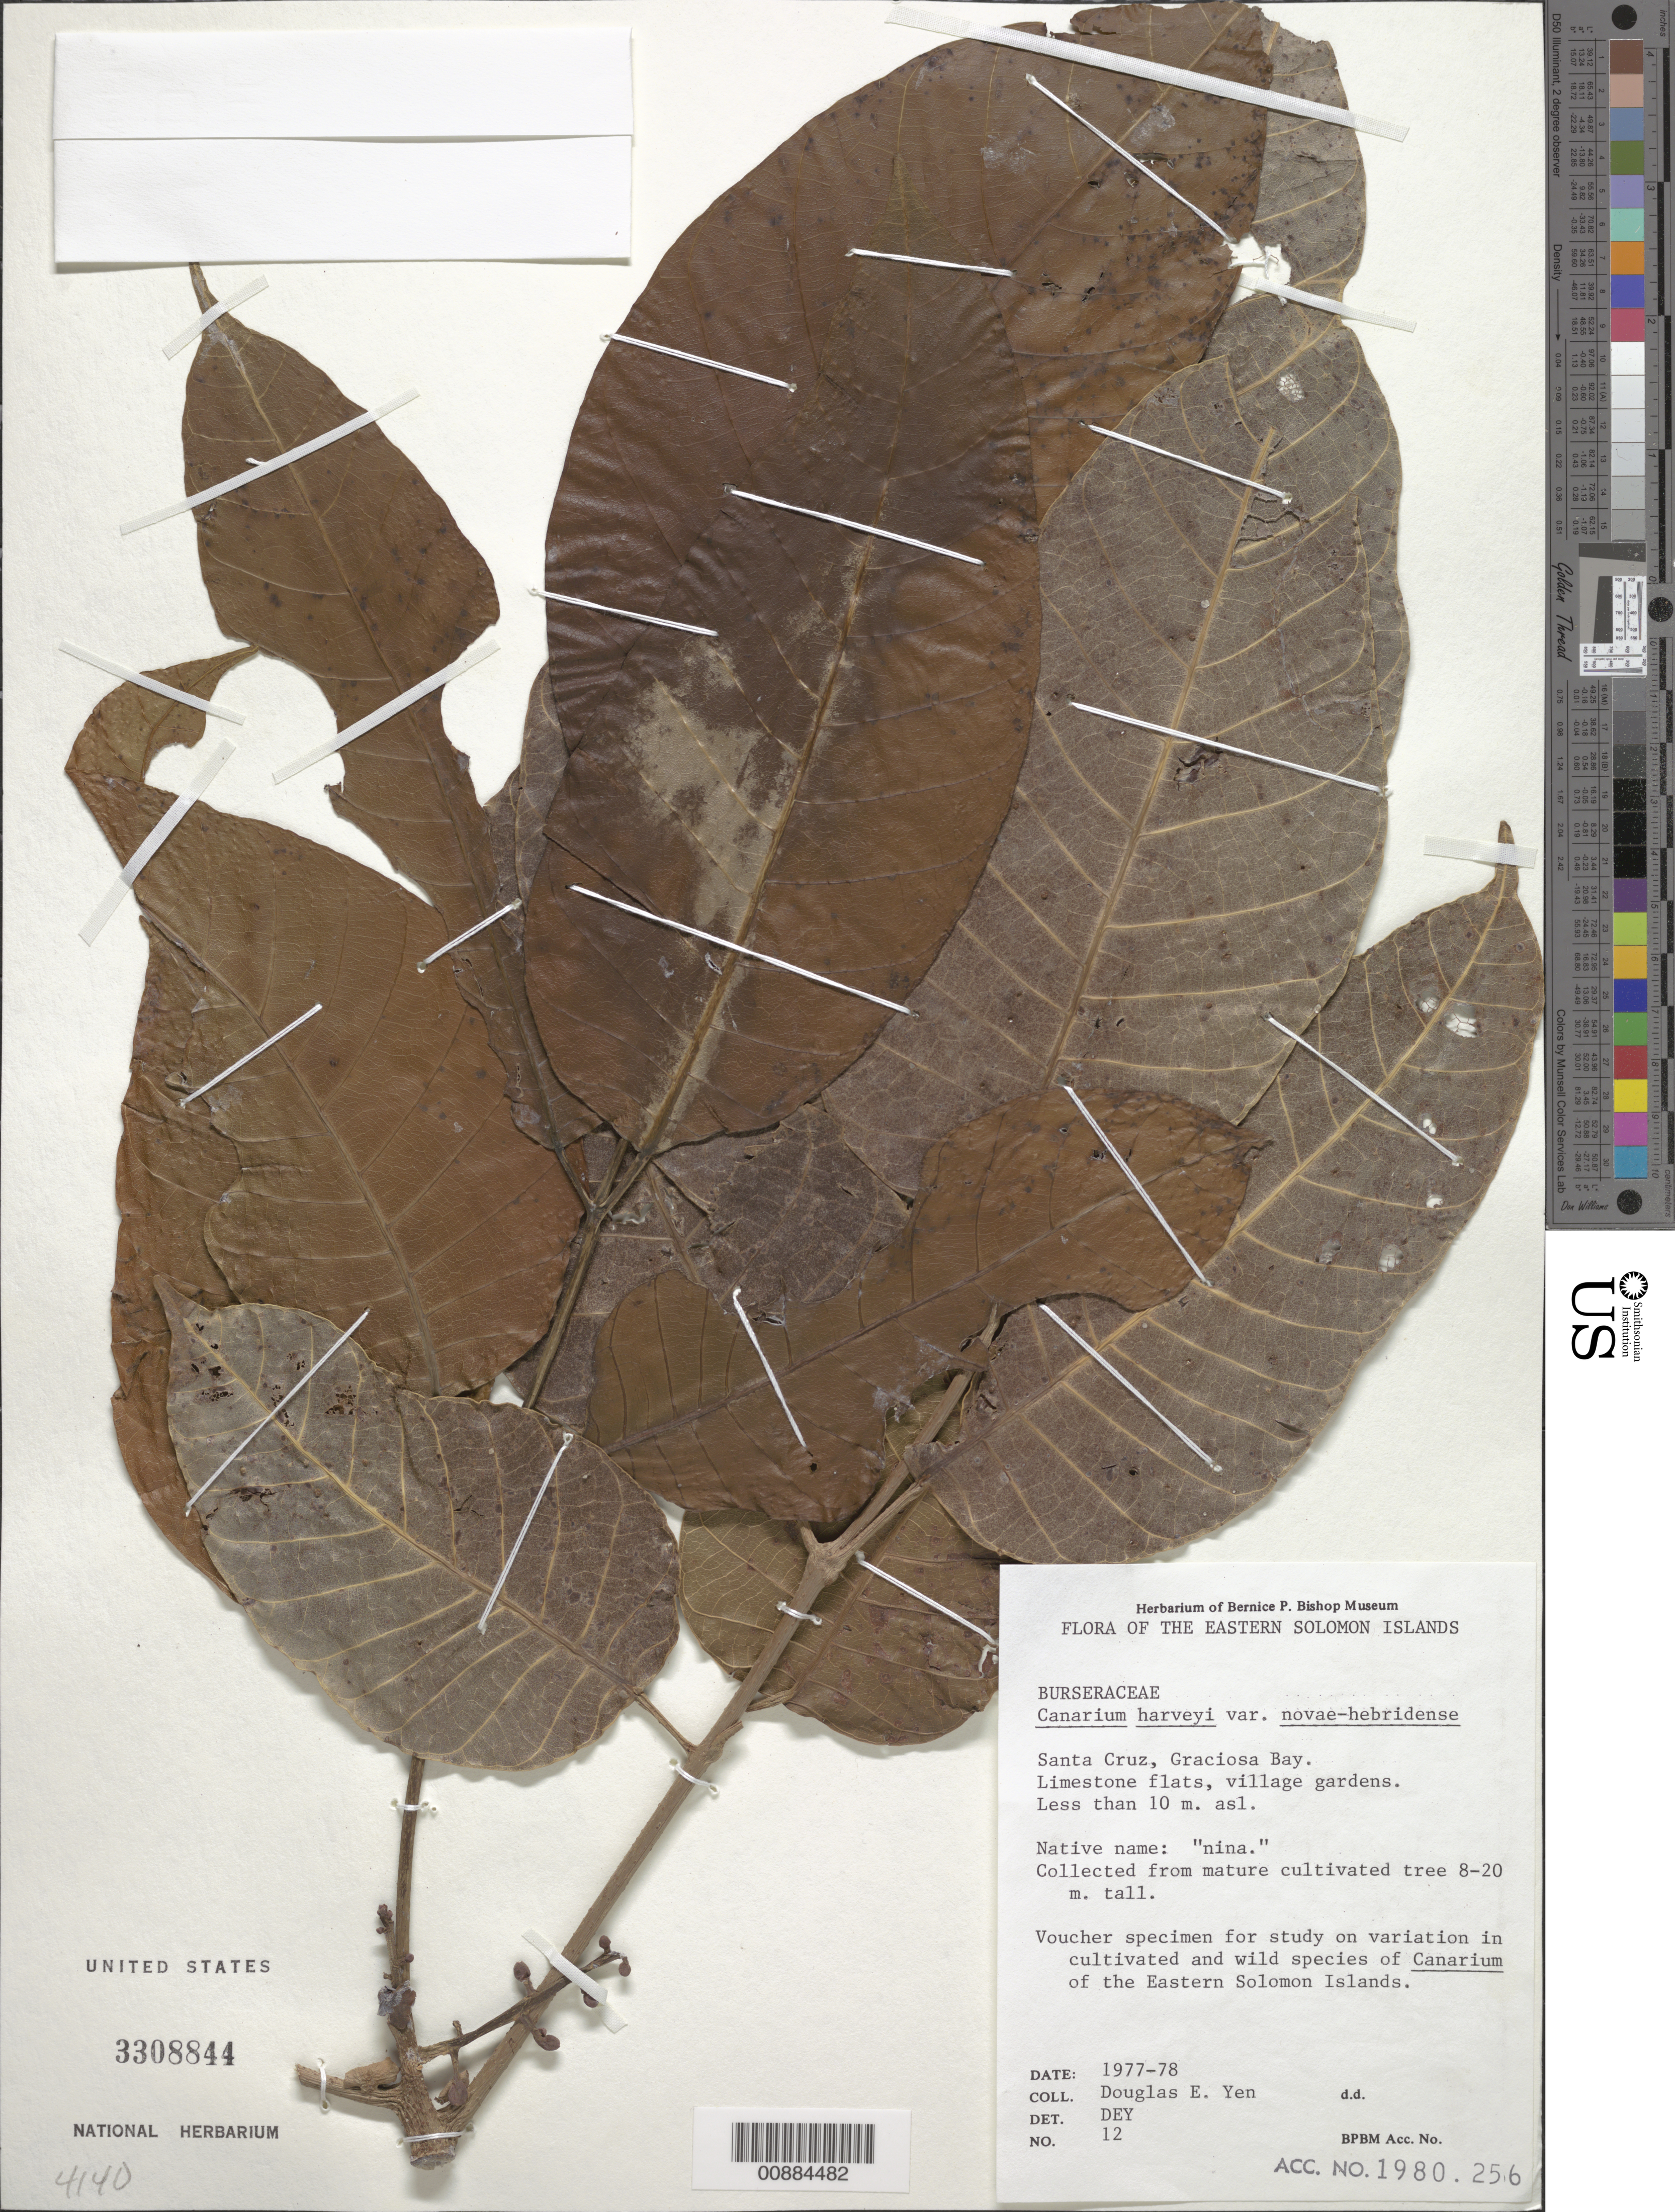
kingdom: Plantae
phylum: Tracheophyta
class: Magnoliopsida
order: Sapindales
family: Burseraceae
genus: Canarium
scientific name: Canarium harveyi var. novae-hebridense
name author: Leenh.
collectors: D. Yen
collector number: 12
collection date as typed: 1977 to 1978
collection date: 1977/1978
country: Solomon Islands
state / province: Temotu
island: Nendö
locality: Gracious Bay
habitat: Limestone flats, village gardens.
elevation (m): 10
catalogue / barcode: US 330884